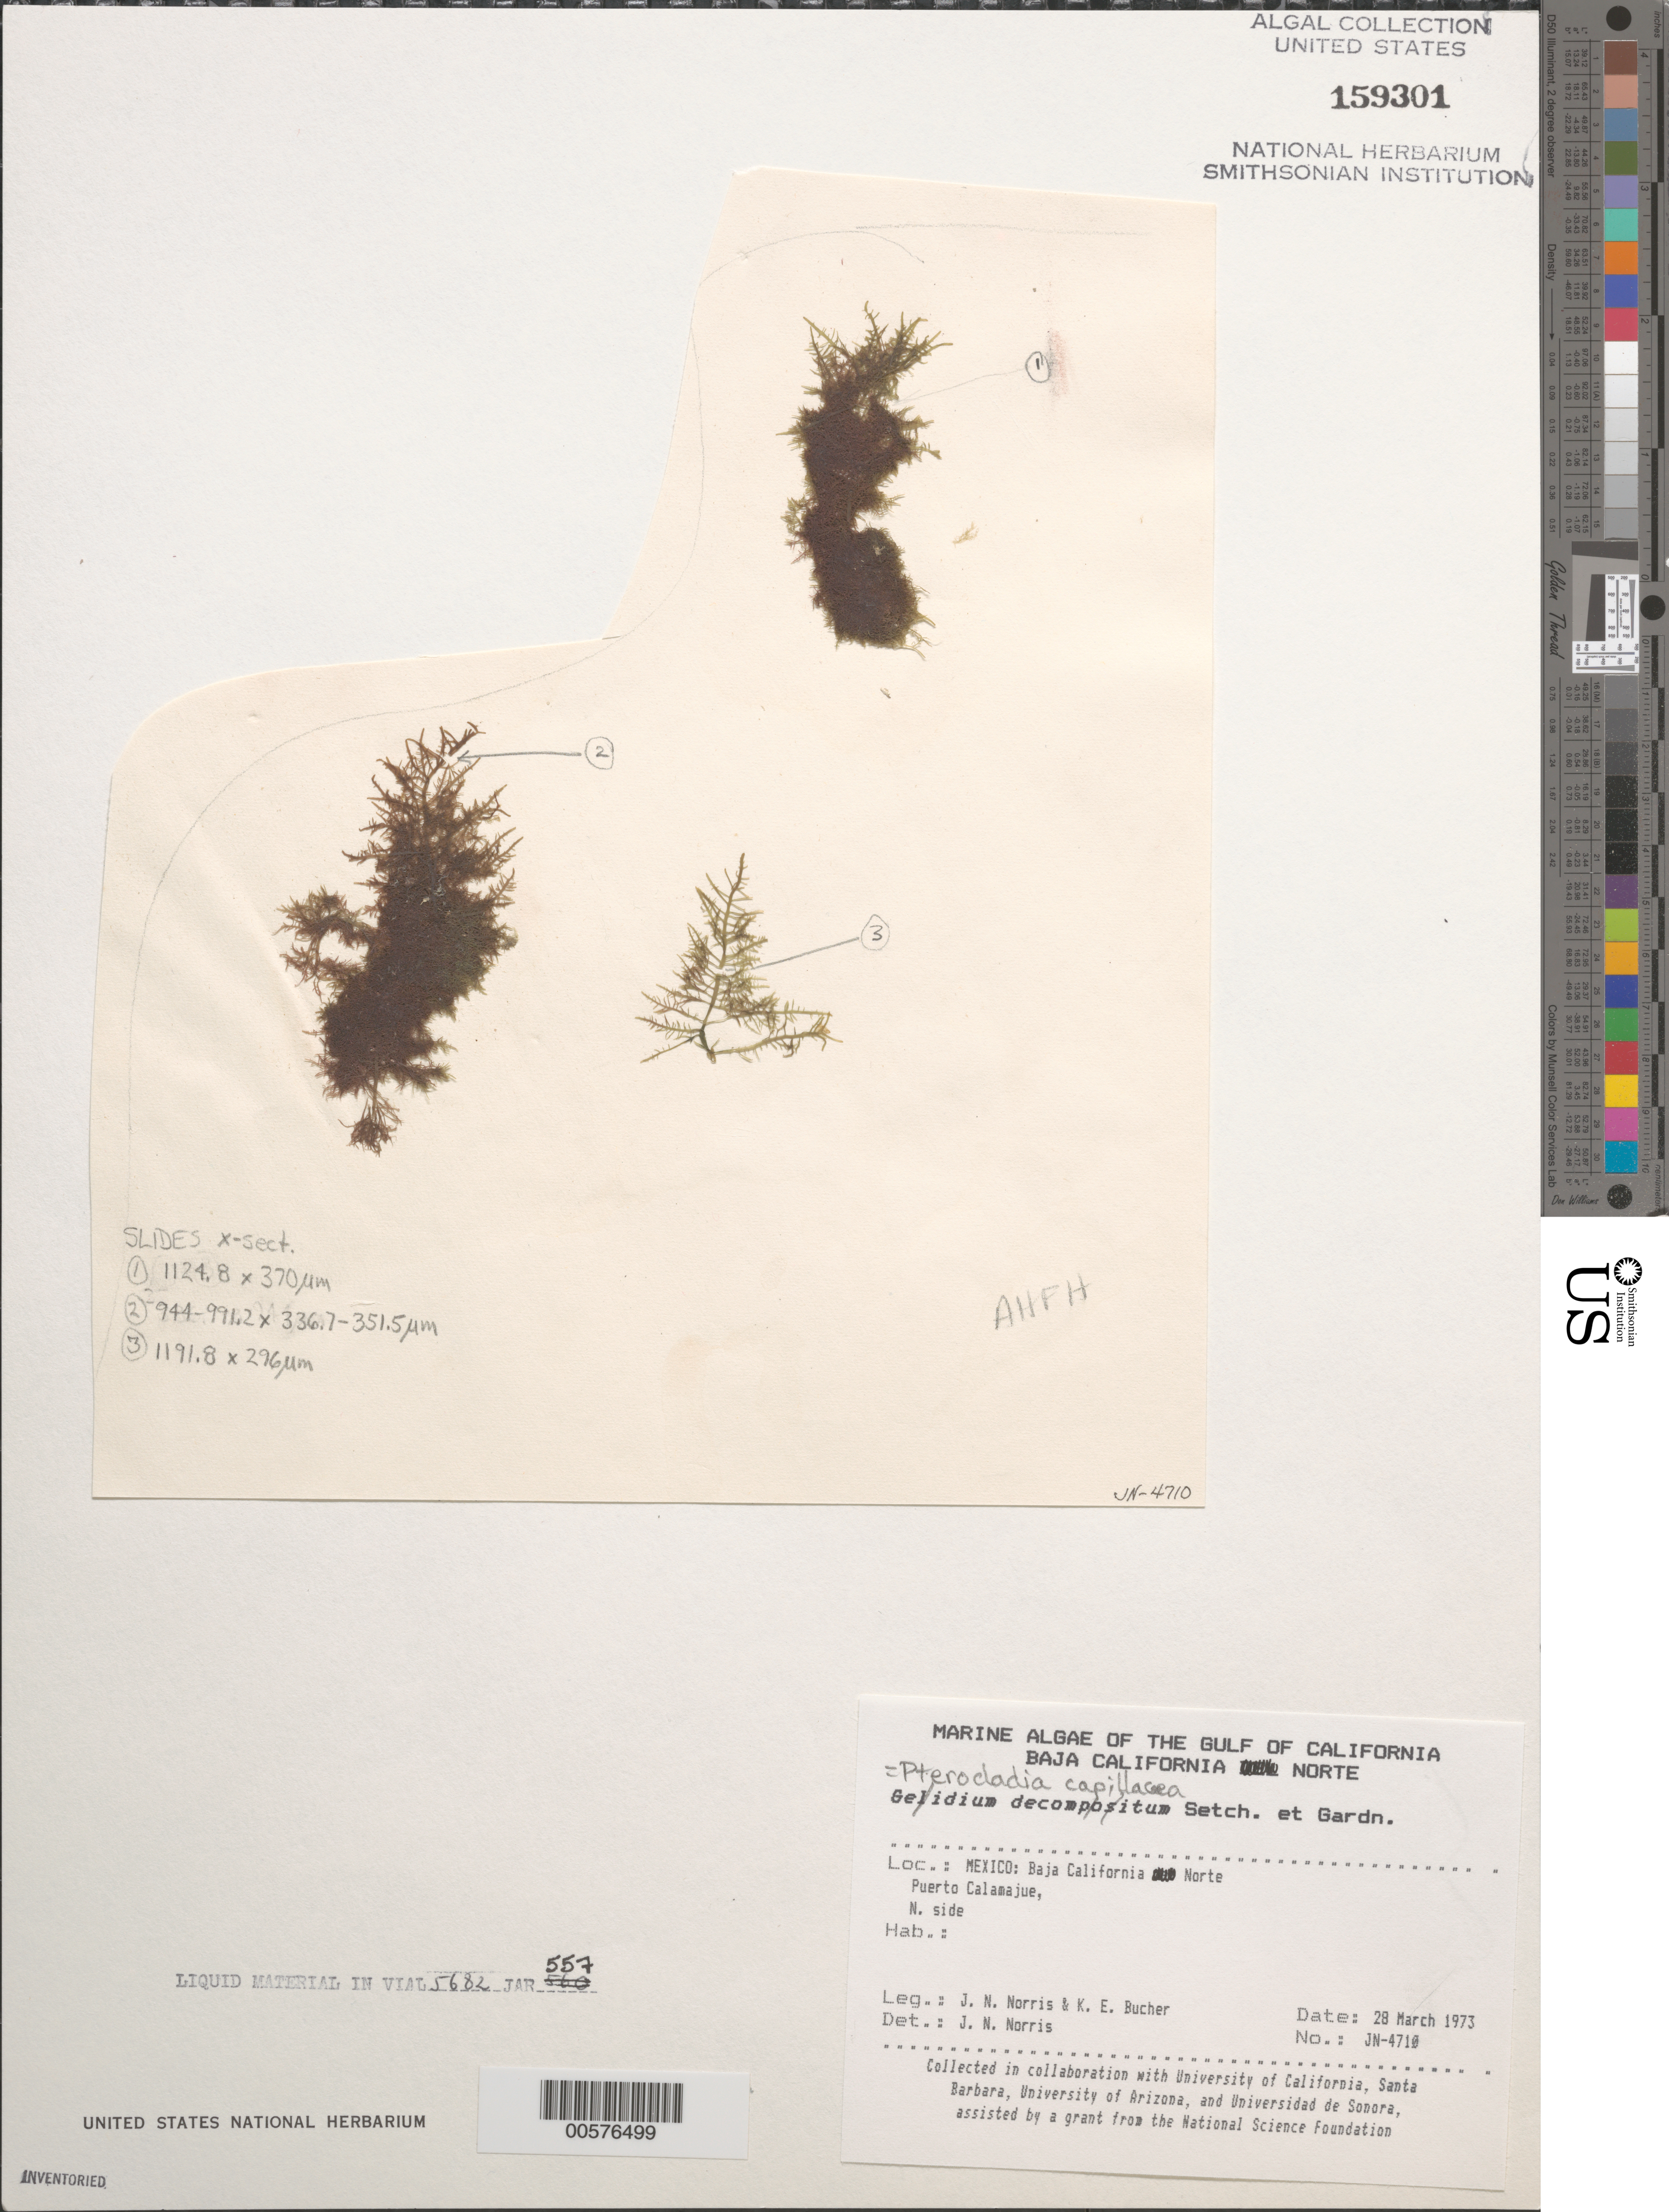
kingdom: Plantae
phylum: Rhodophyta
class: Florideophyceae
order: Gelidiales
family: Pterocladiaceae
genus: Pterocladiella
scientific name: Pterocladiella capillacea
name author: (S.G. Gmel.) Santelices & Hommers.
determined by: Algae name updating Project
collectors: J. N. Norris & K. E. Bucher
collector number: JN-4710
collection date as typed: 28 Mar 1973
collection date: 1973-03-28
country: Mexico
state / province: Baja California Norte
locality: Puerto Calamajue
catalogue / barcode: US 159301